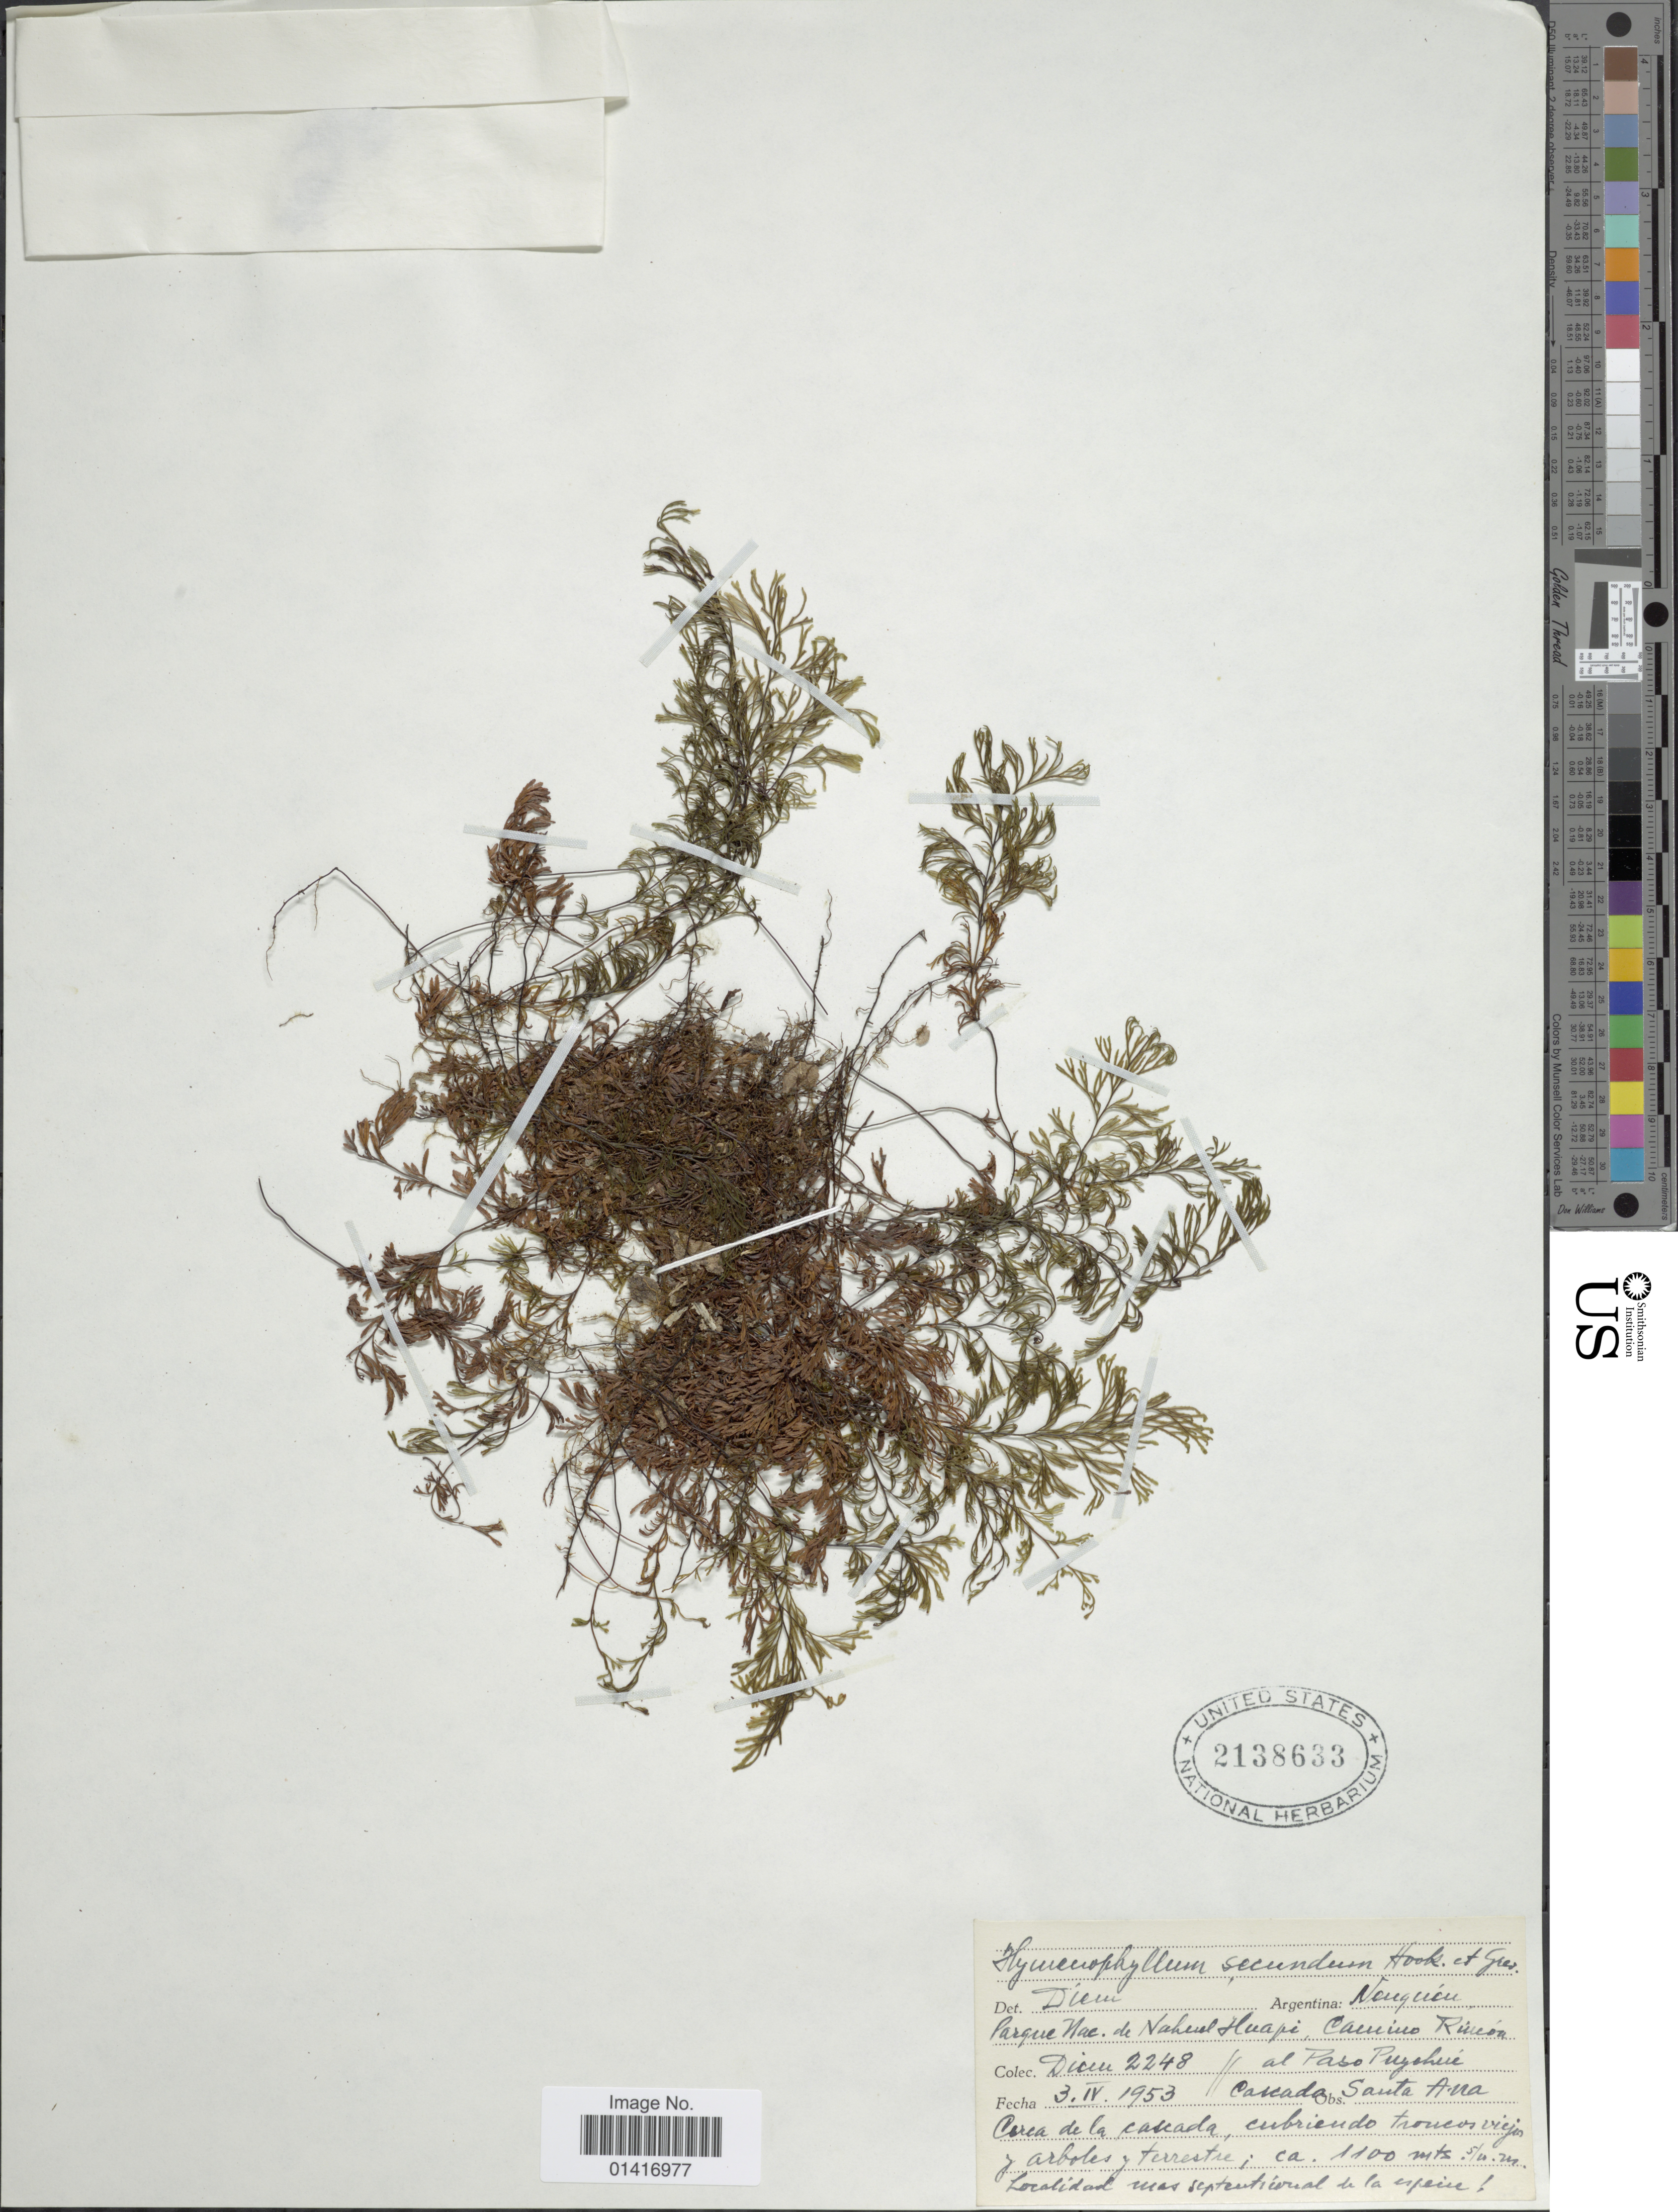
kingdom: Plantae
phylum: Tracheophyta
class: Polypodiopsida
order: Hymenophyllales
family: Hymenophyllaceae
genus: Hymenophyllum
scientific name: Hymenophyllum secundum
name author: Hook. & Grev.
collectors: J. Diem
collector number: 2248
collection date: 1953-04-03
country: Argentina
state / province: Neuquen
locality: Parque Nac, de Nahuel Huapi, Camino Rincon, al Paso Puyahue, Cascada santa Ana, cerca de la cascada,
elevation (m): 1100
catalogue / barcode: US 2138633